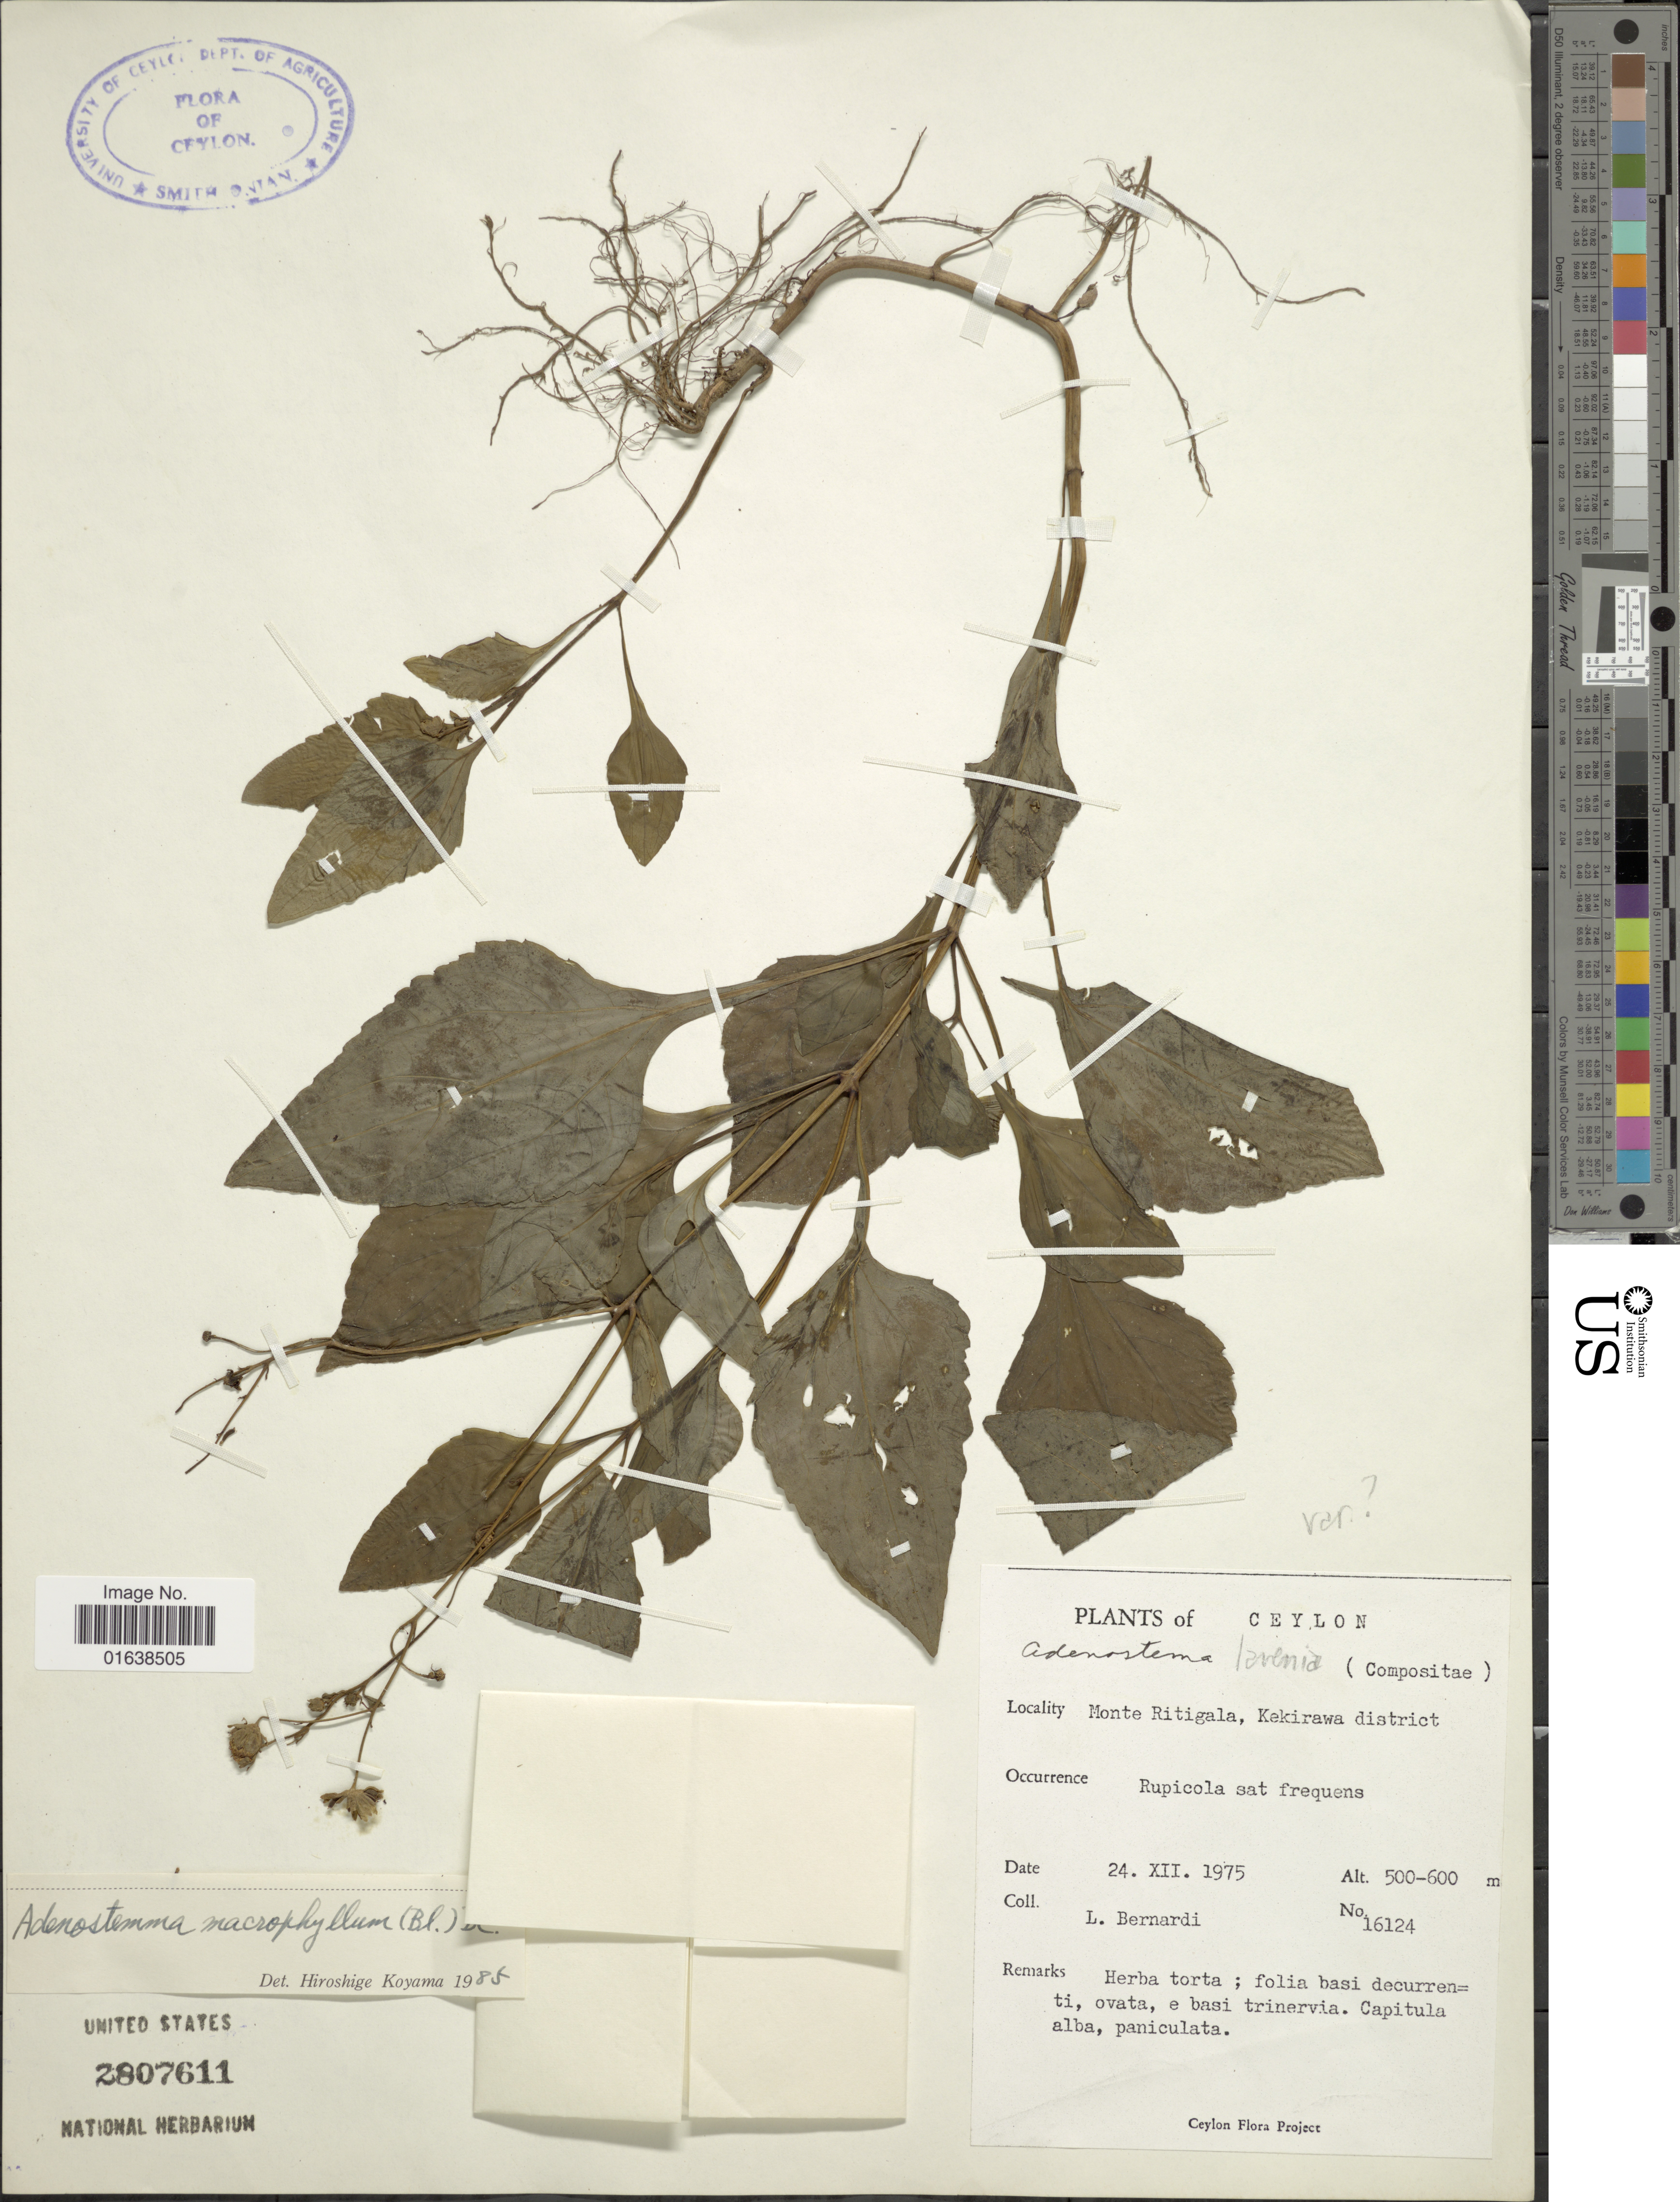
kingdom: Plantae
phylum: Tracheophyta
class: Magnoliopsida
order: Asterales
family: Asteraceae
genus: Adenostemma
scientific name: Adenostemma macrophyllum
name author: (Blume) DC.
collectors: L. Bernardi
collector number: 16124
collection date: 1975-12-24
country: Sri Lanka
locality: Ceylon. Monte Ritigala, Kekirawa district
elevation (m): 500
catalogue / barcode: US 2807611